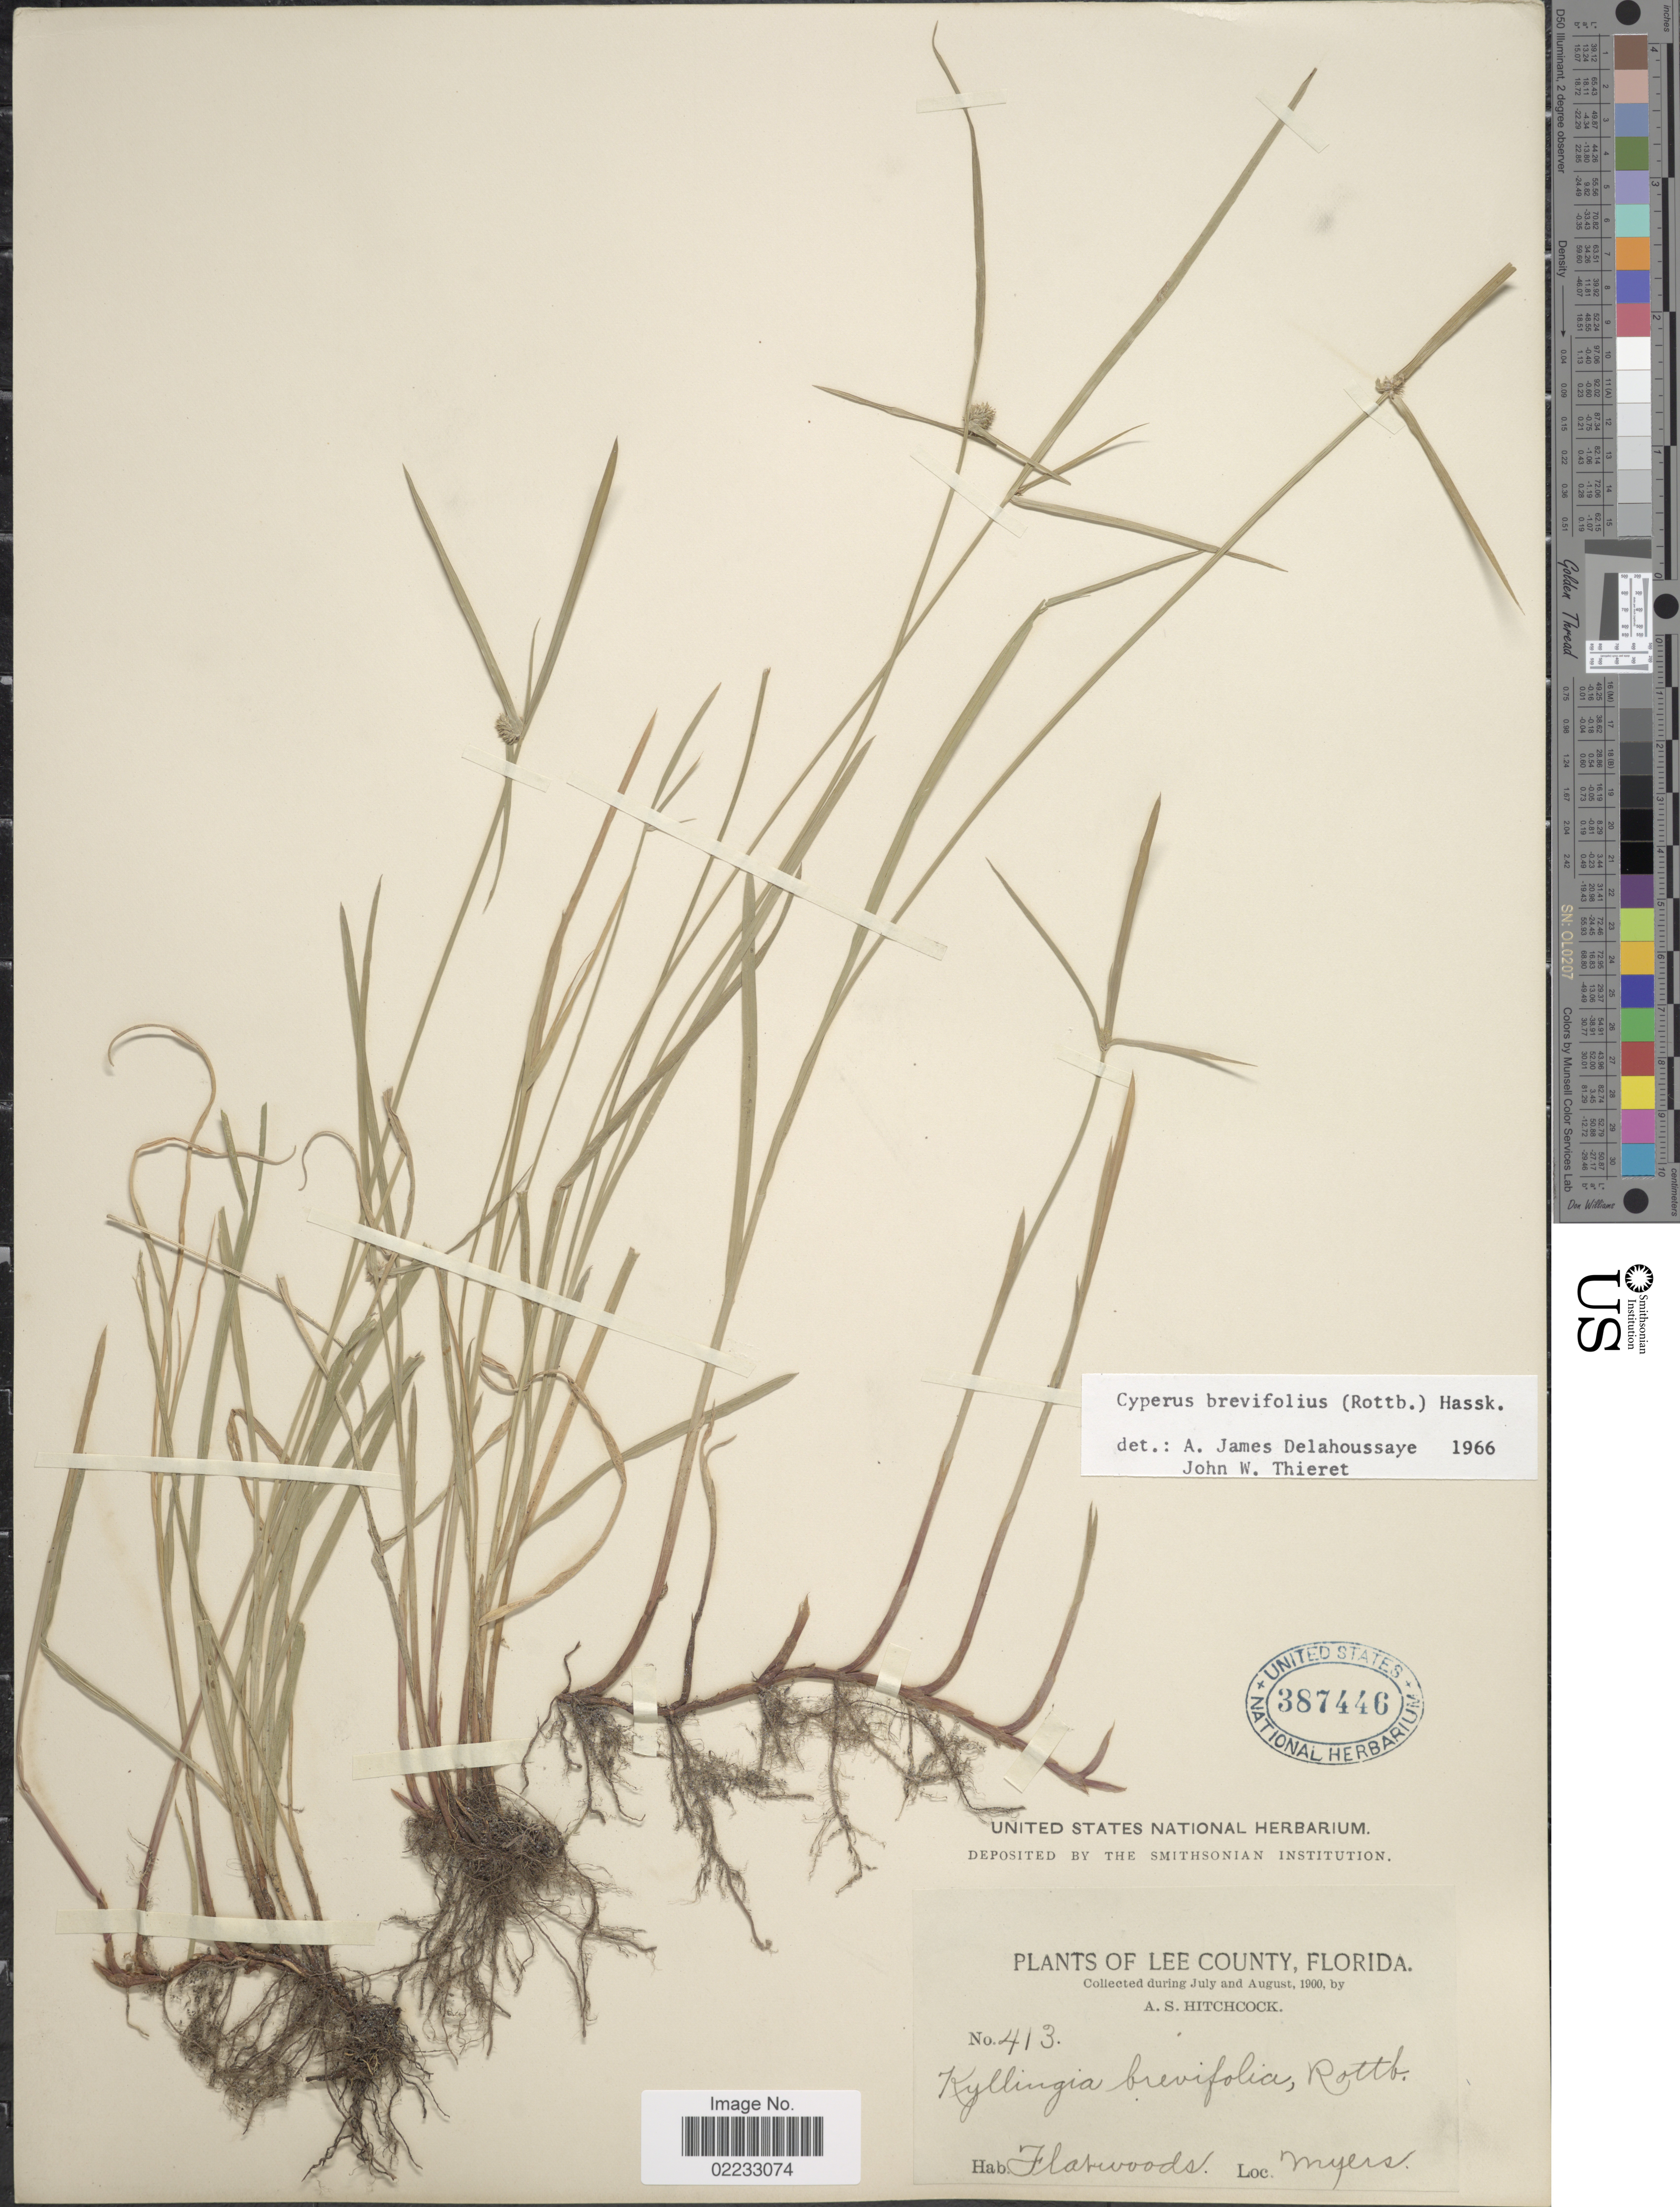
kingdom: Plantae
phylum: Tracheophyta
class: Liliopsida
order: Poales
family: Cyperaceae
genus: Cyperus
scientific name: Cyperus brevifolius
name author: (Rottb.) Hassk.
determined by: Strong, M. T., (US), Smithsonian Institution - National Museum of Natural History (UNITED STATES)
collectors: A. S. Hitchcock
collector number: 41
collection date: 1900-07/1900-08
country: United States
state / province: Florida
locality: Lee County. Flatwoods, Myers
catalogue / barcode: US 387446